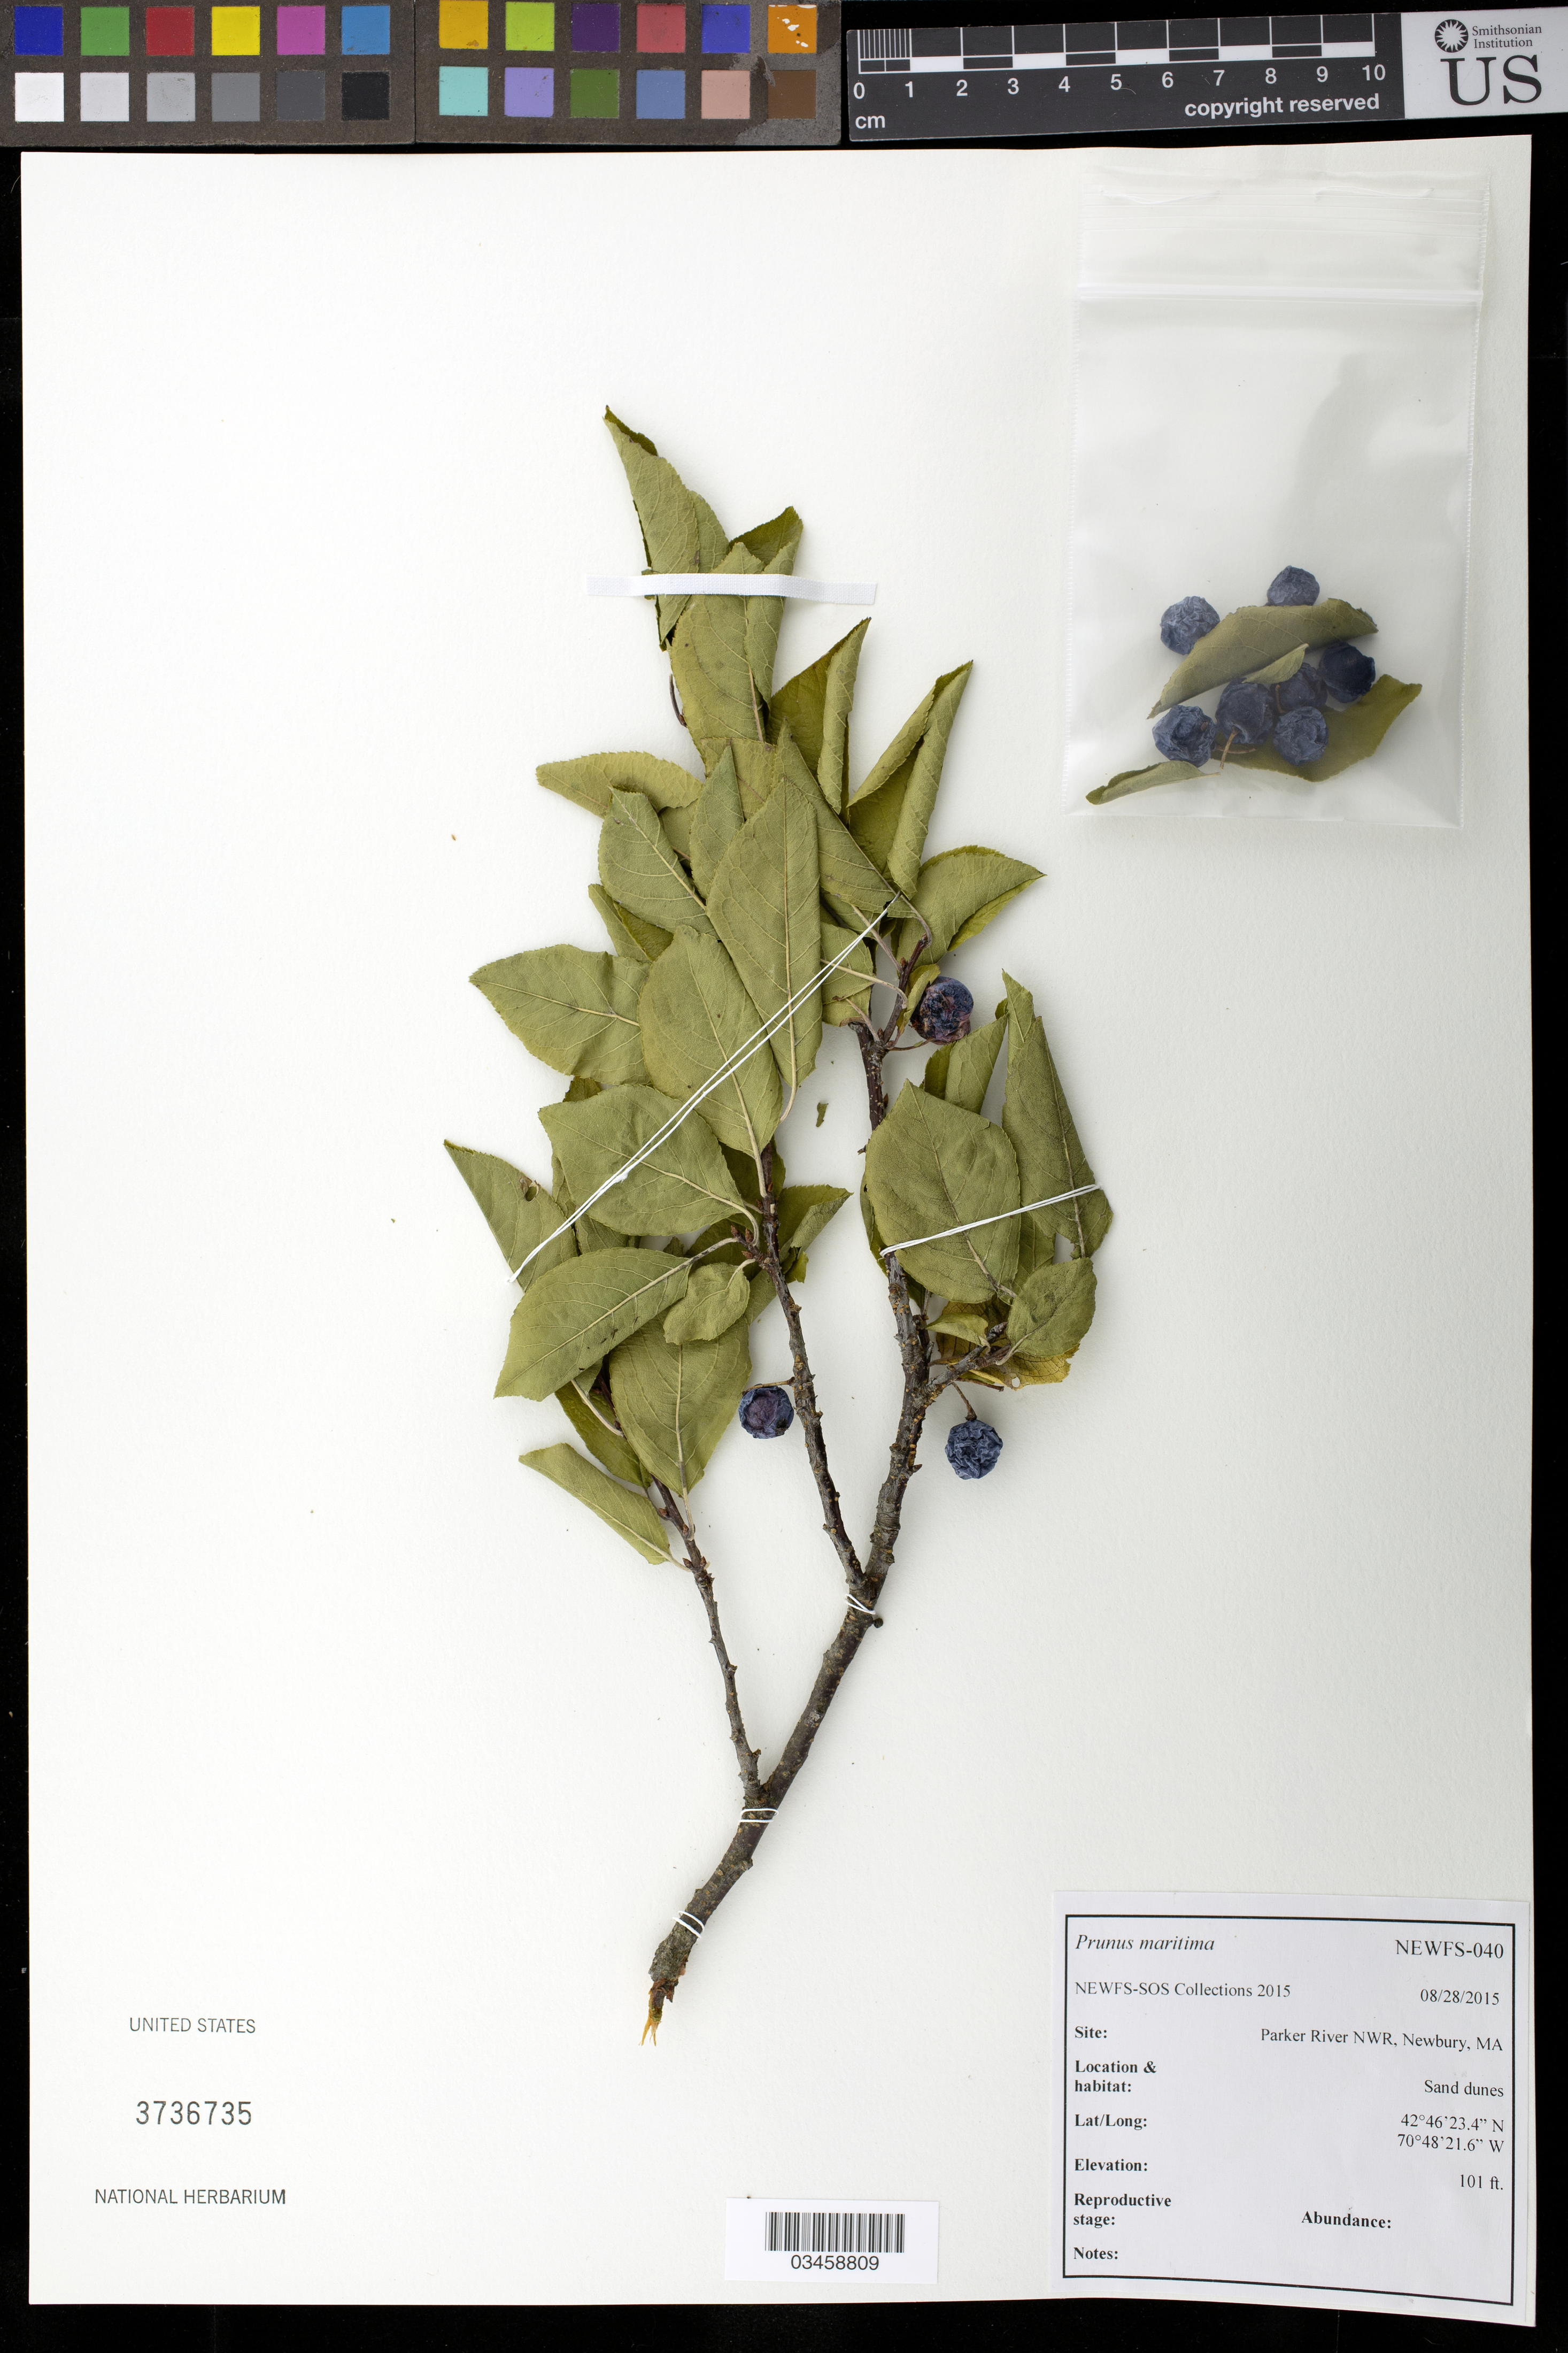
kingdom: Plantae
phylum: Tracheophyta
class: Magnoliopsida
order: Rosales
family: Rosaceae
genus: Prunus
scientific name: Prunus maritima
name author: Marshall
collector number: NEWFS-040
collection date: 2015-08-28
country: United States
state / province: Massachusetts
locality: Parker River NWR, Newbury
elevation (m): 31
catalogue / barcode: US 3736735